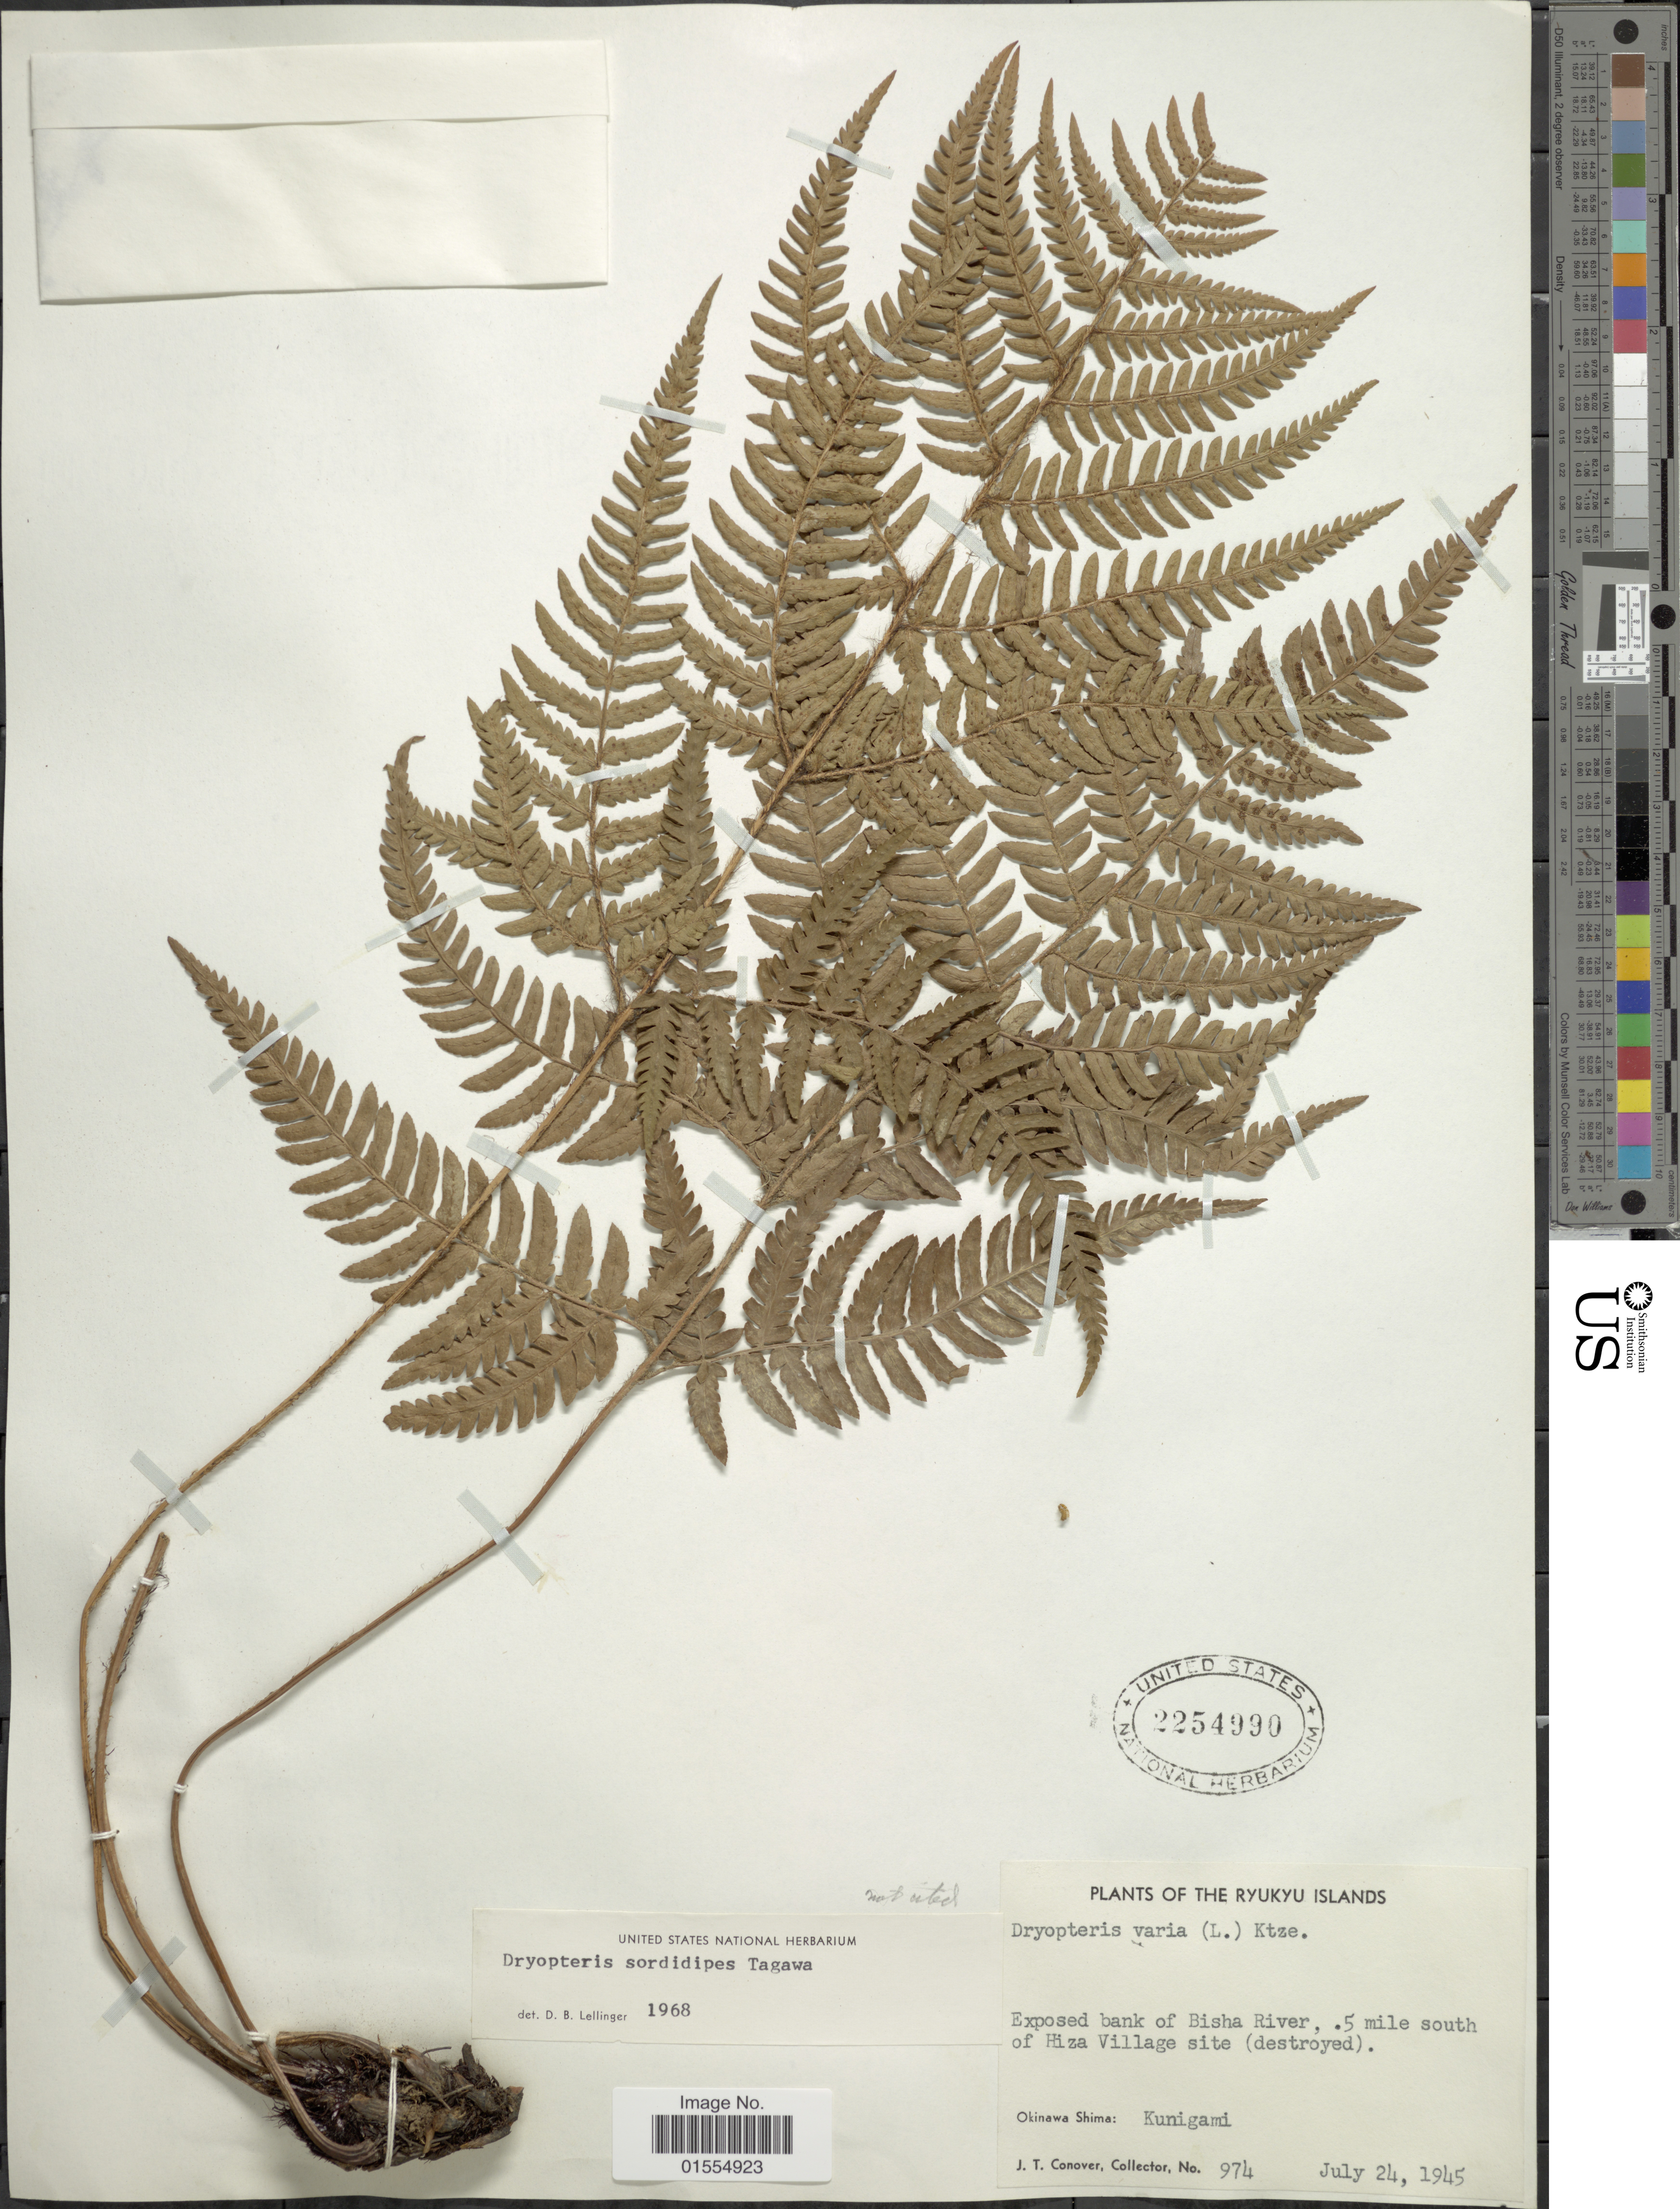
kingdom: Plantae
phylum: Tracheophyta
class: Polypodiopsida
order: Polypodiales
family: Dryopteridaceae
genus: Dryopteris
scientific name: Dryopteris sordidipes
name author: Tagawa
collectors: J. T. Conover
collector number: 974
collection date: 1945-07-24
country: Japan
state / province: Okinawa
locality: Okinawa Shima: Kunigami, Ryukyu Islands, Exposed bank of Bisha River, 5 mile south of Hiza Village site( destroyed)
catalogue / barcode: US 2254990